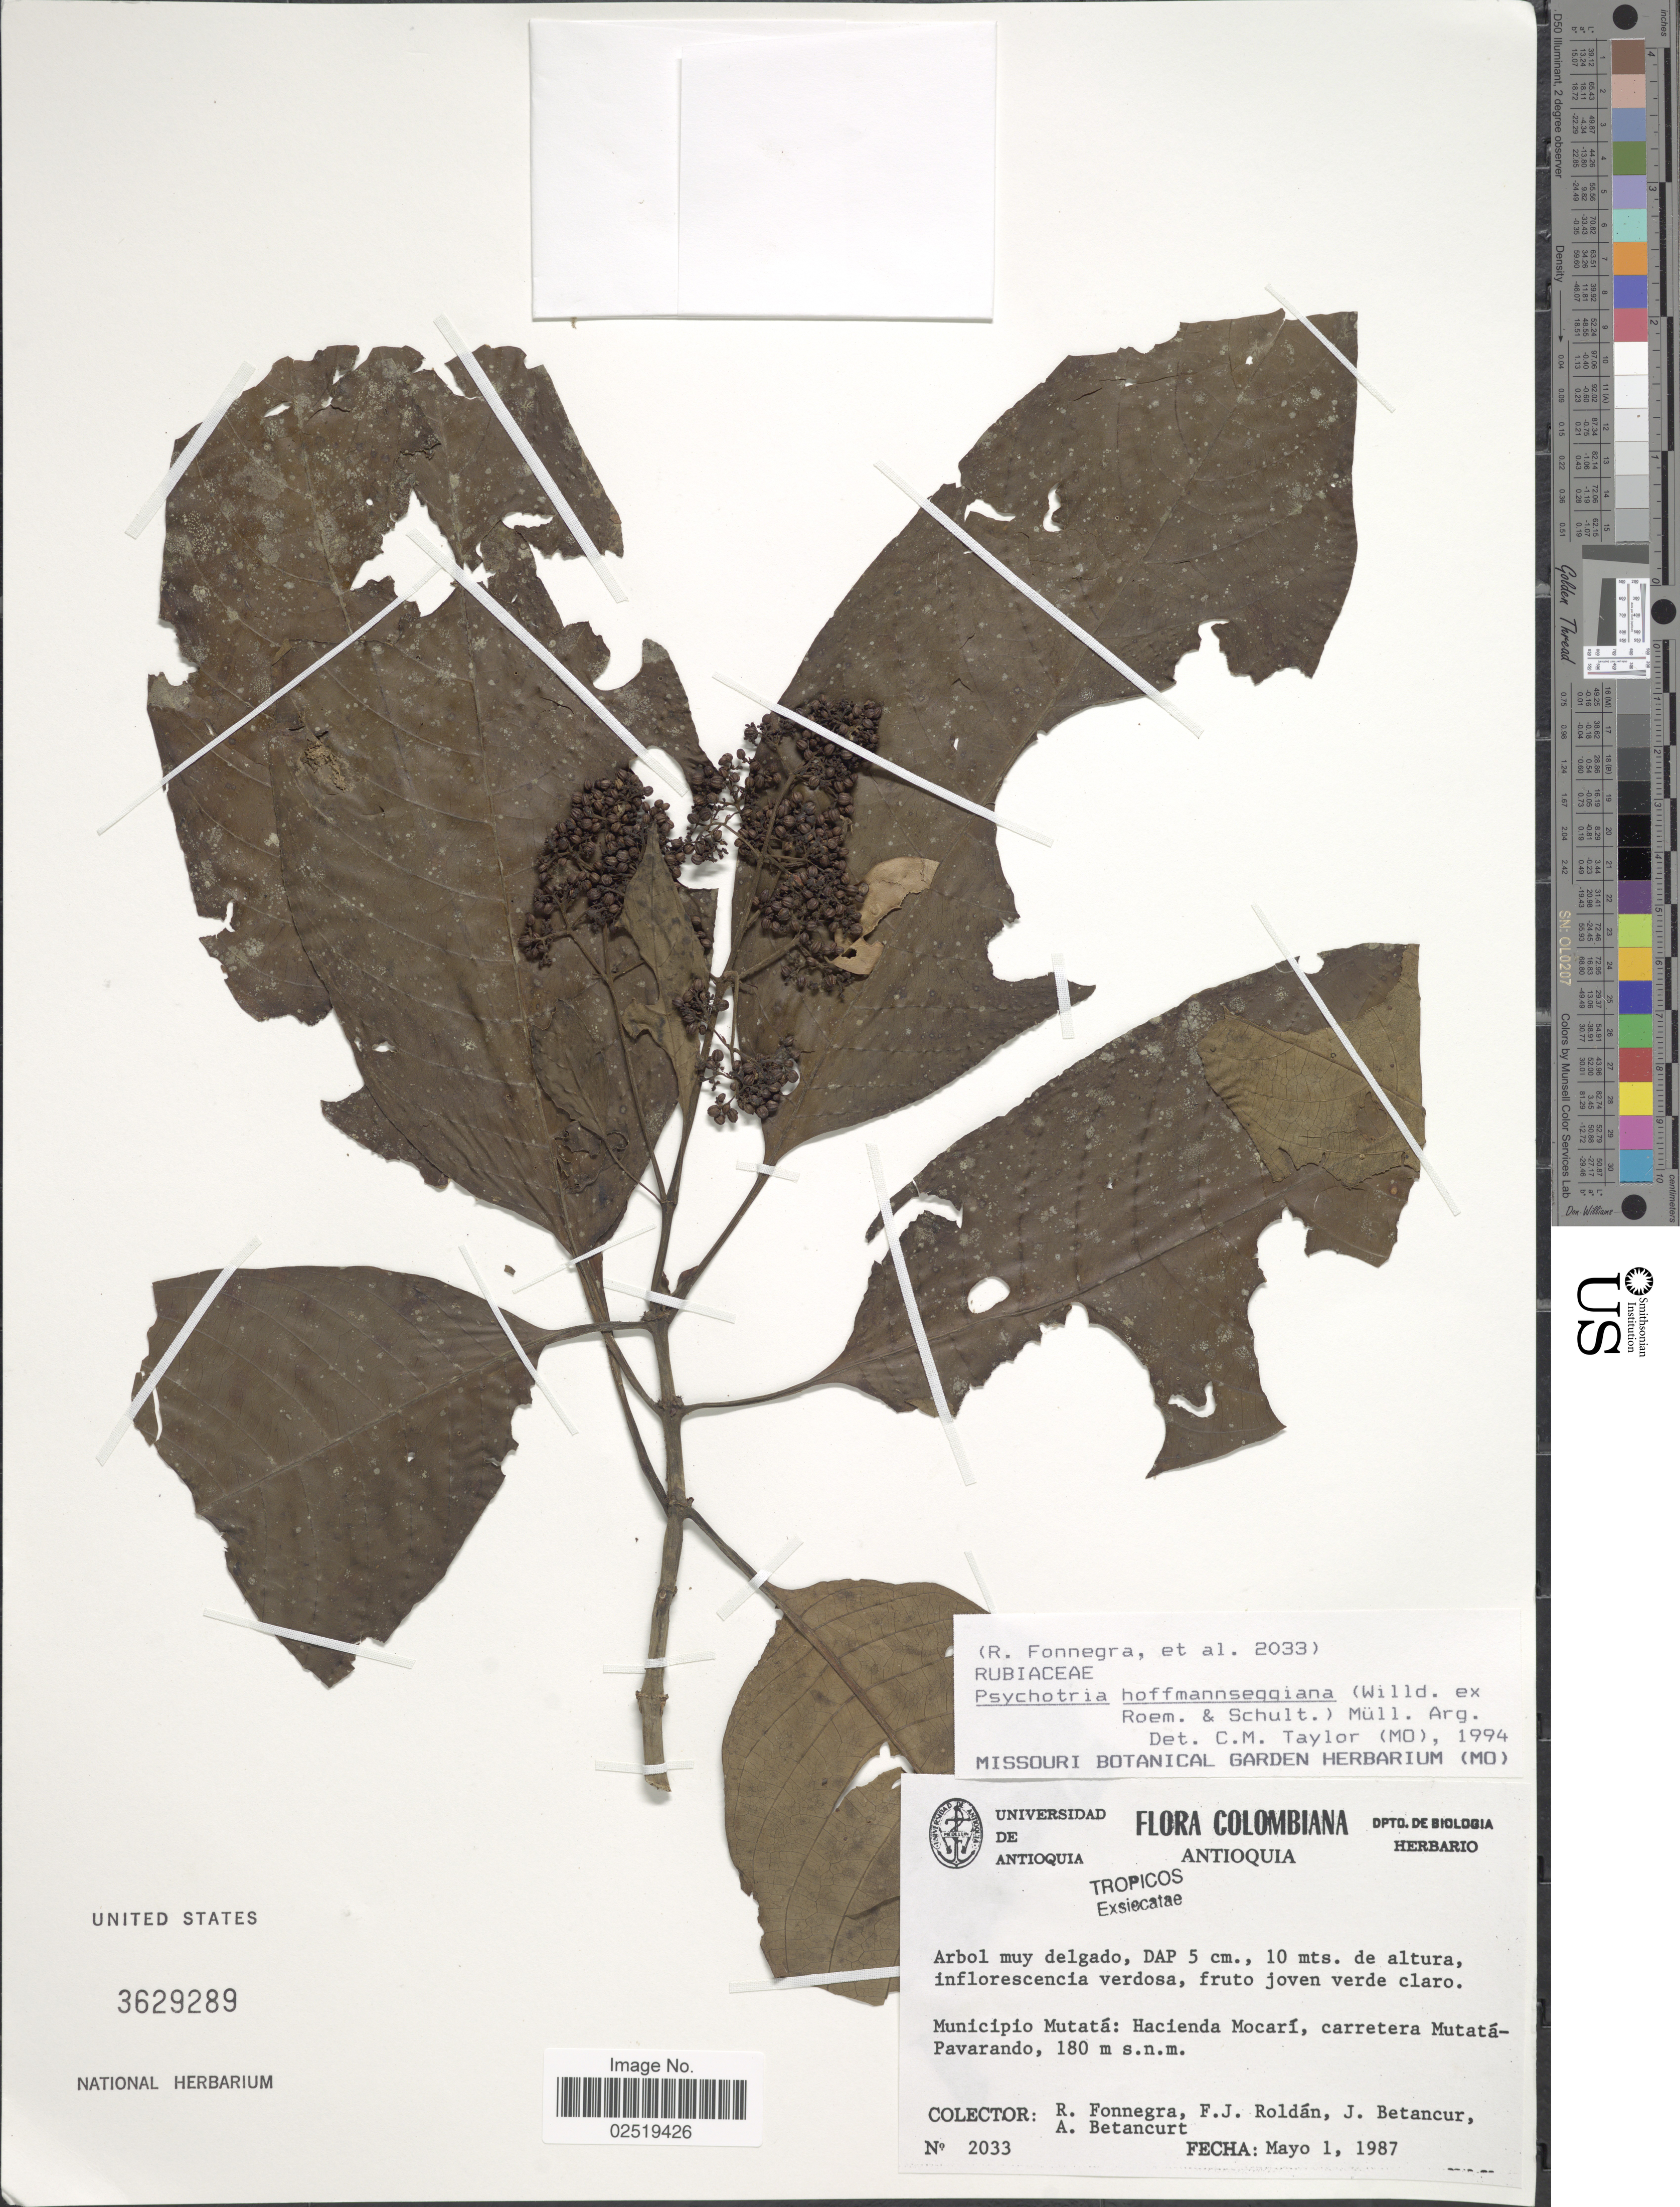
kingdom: Plantae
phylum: Tracheophyta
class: Magnoliopsida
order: Gentianales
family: Rubiaceae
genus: Psychotria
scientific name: Psychotria hoffmannseggiana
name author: (Willd. ex Roem. & Schult.) Müll. Arg.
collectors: R. Fonnegra, F. J. Roldán, J. Betancur & A. Betancurt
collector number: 2033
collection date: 1987-05-01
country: Colombia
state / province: Antioquia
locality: Colombiana, Municipio Mutata: Hacienda Mocari, carretera Mutata-Pavarando.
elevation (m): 180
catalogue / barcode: US 3629289